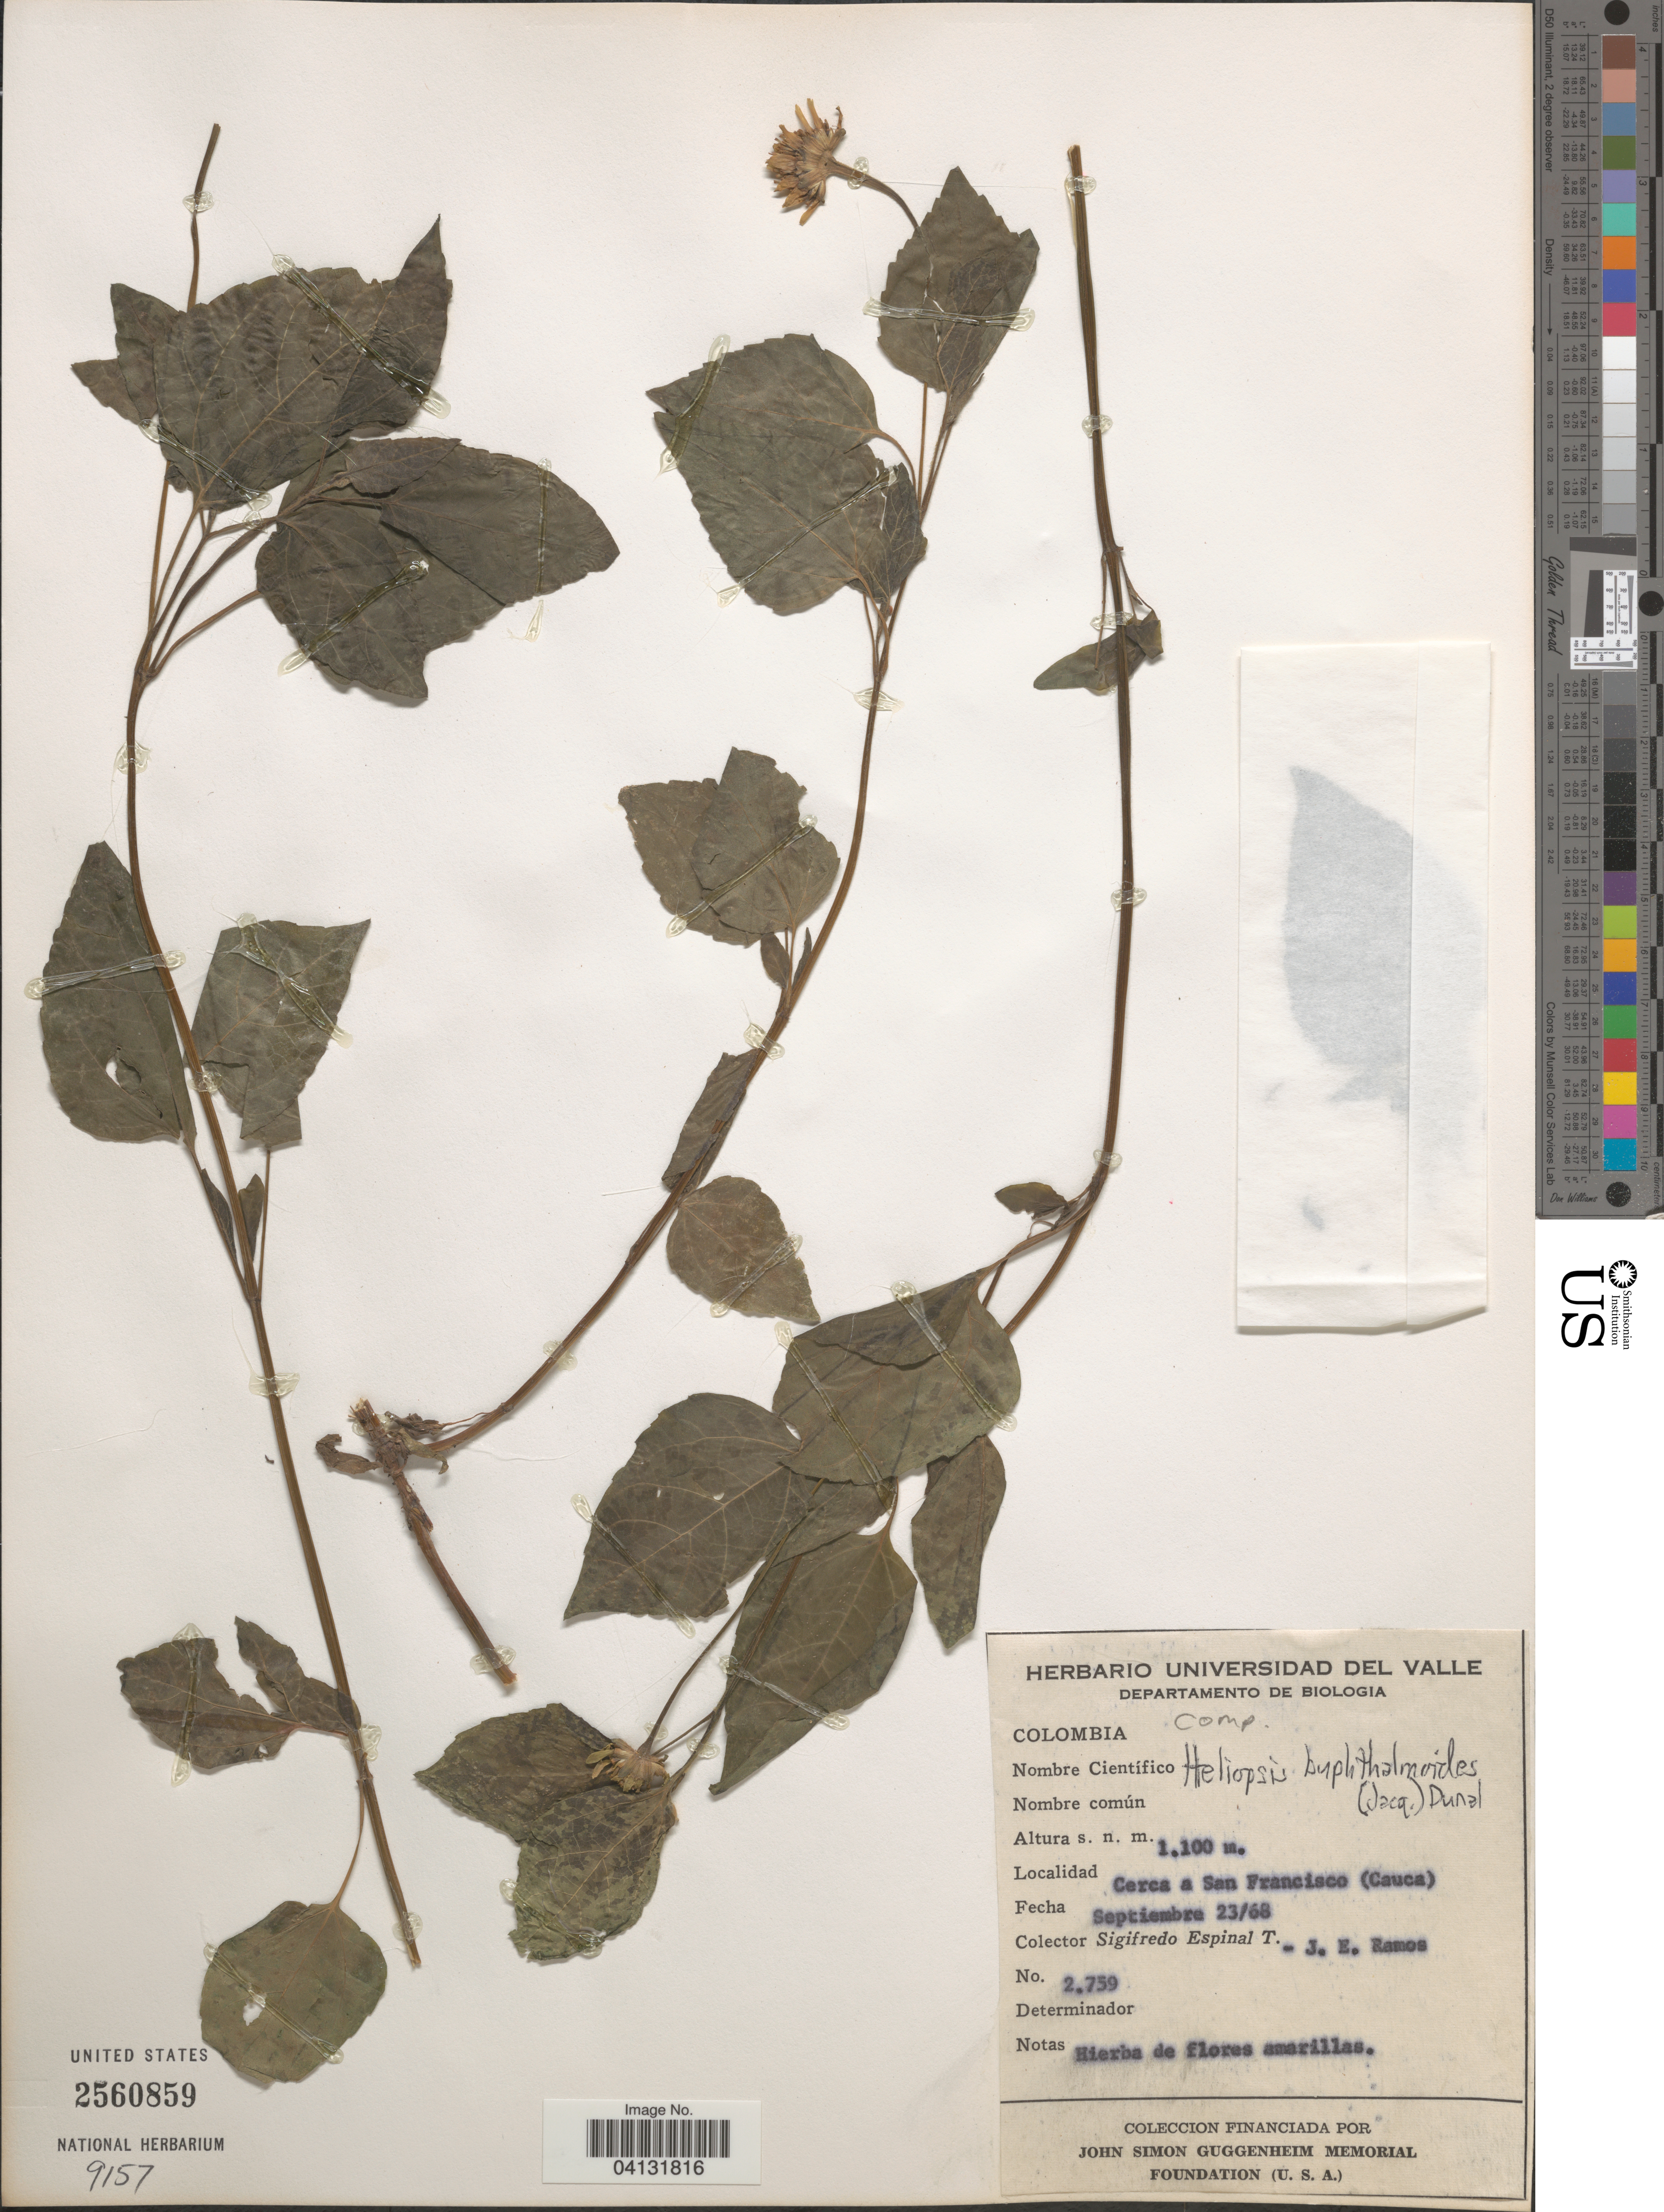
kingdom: Plantae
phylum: Tracheophyta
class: Magnoliopsida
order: Asterales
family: Asteraceae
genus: Heliopsis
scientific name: Heliopsis buphthalmoides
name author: (Jacq.) Dunal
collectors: S. Espinal T. & J. E. Ramos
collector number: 2759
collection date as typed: Transcribed d/m/y: 23/9/68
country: Colombia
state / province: Cauca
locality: Cerca a San Francisco.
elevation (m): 1100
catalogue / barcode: US 2560859